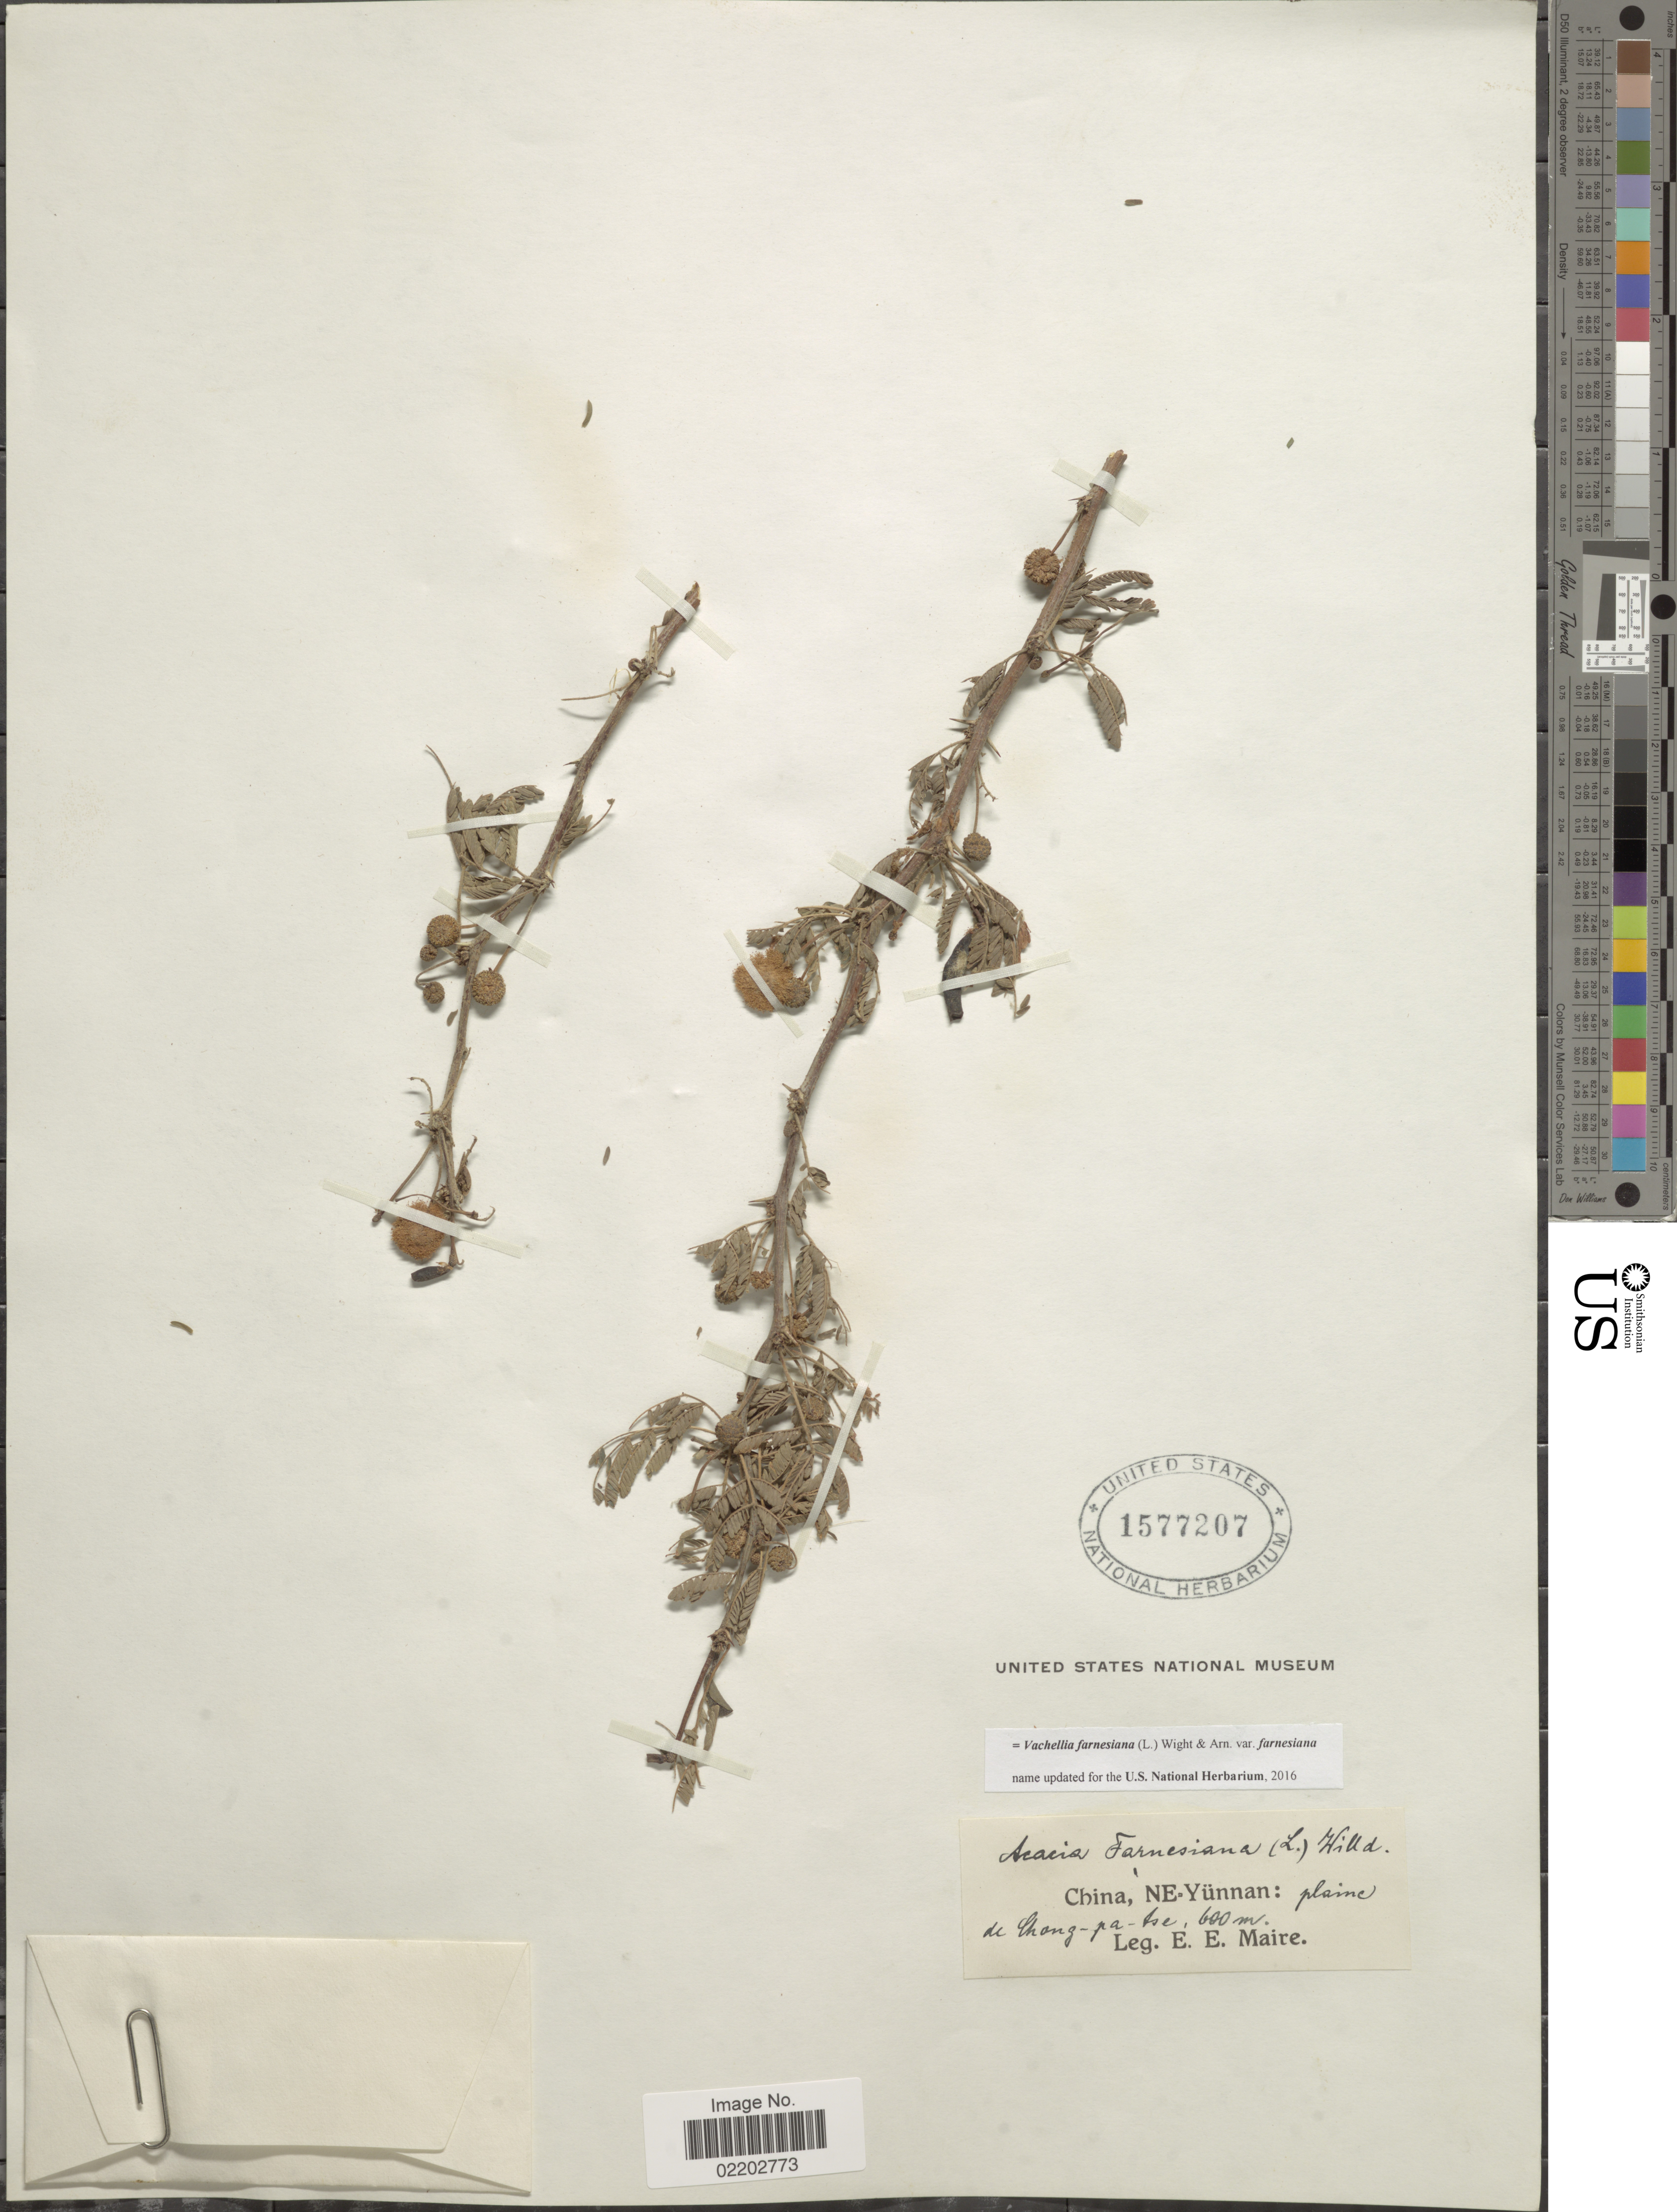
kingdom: Plantae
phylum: Tracheophyta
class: Magnoliopsida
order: Fabales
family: Fabaceae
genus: Vachellia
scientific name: Vachellia farnesiana var. farnesiana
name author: (L.) Wight & Arn.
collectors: E. E. Maire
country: China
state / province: Yunnan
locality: China, NE-Yünnan: plaine de Chong-pa-tse [interpreted]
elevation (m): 600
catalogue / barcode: US 1577207